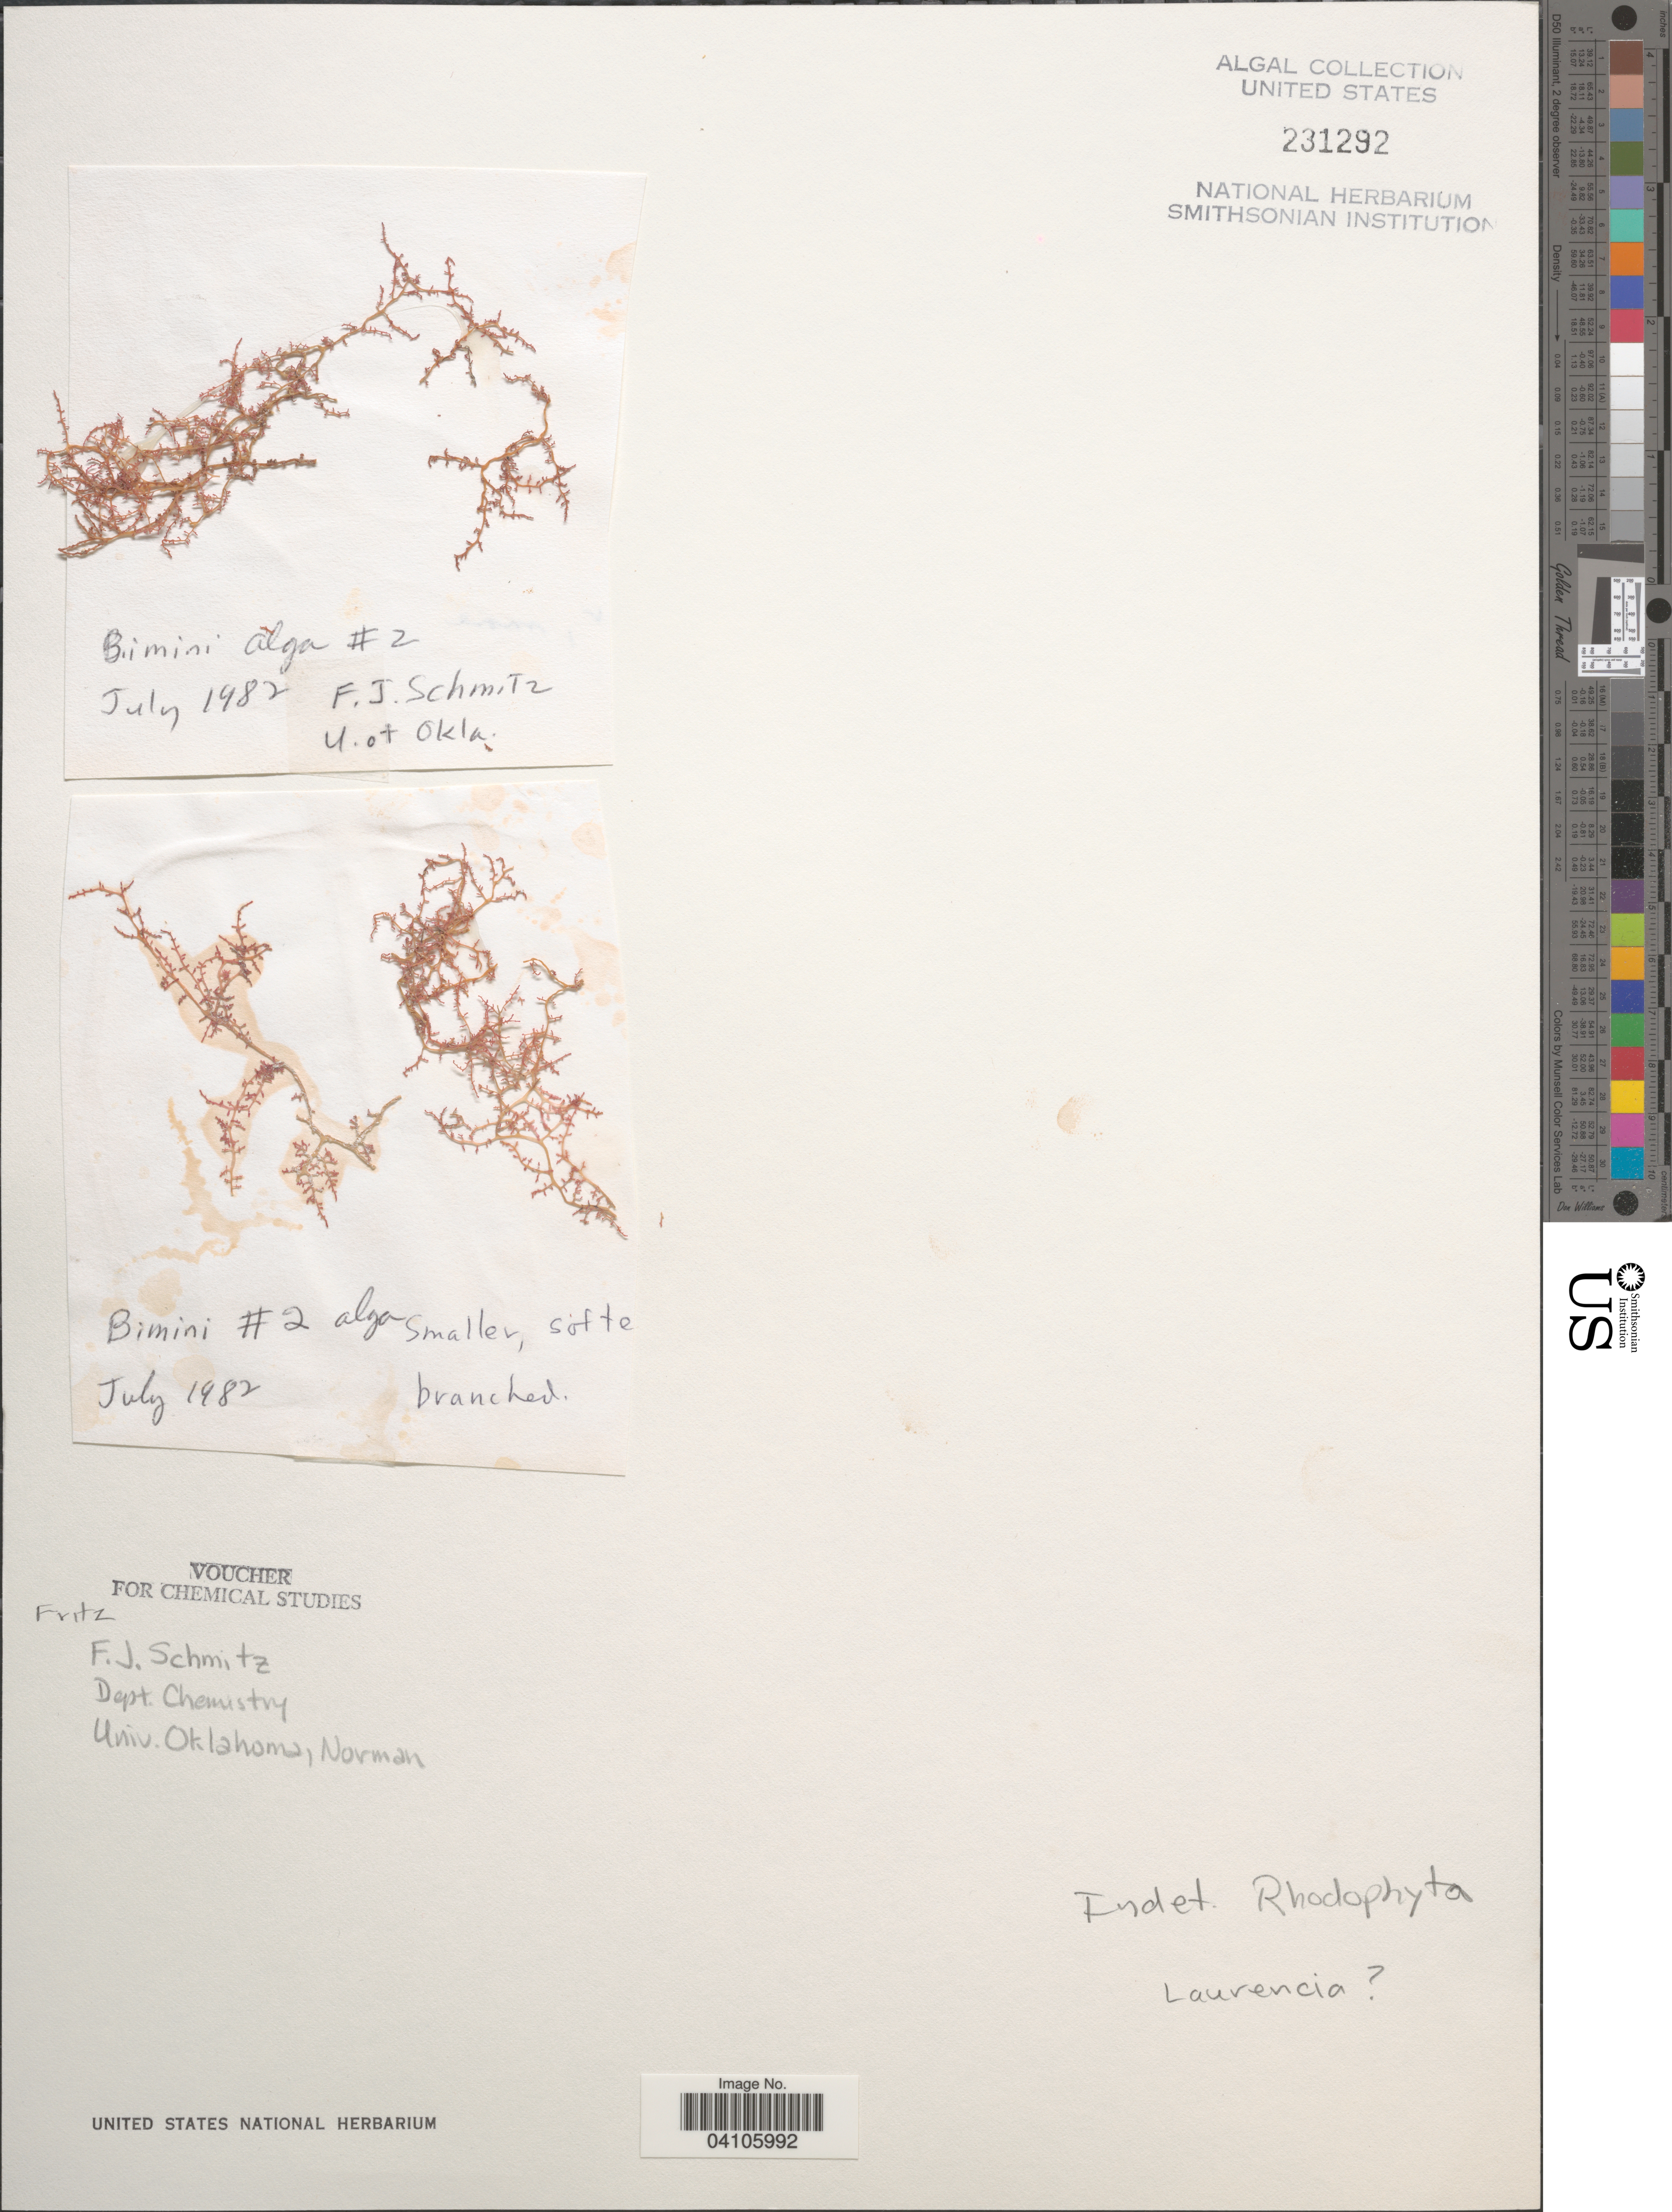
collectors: F. Schmitz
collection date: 1982-07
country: Bahamas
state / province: Bimini and Cat Cay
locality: Bimini.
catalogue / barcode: US 231292